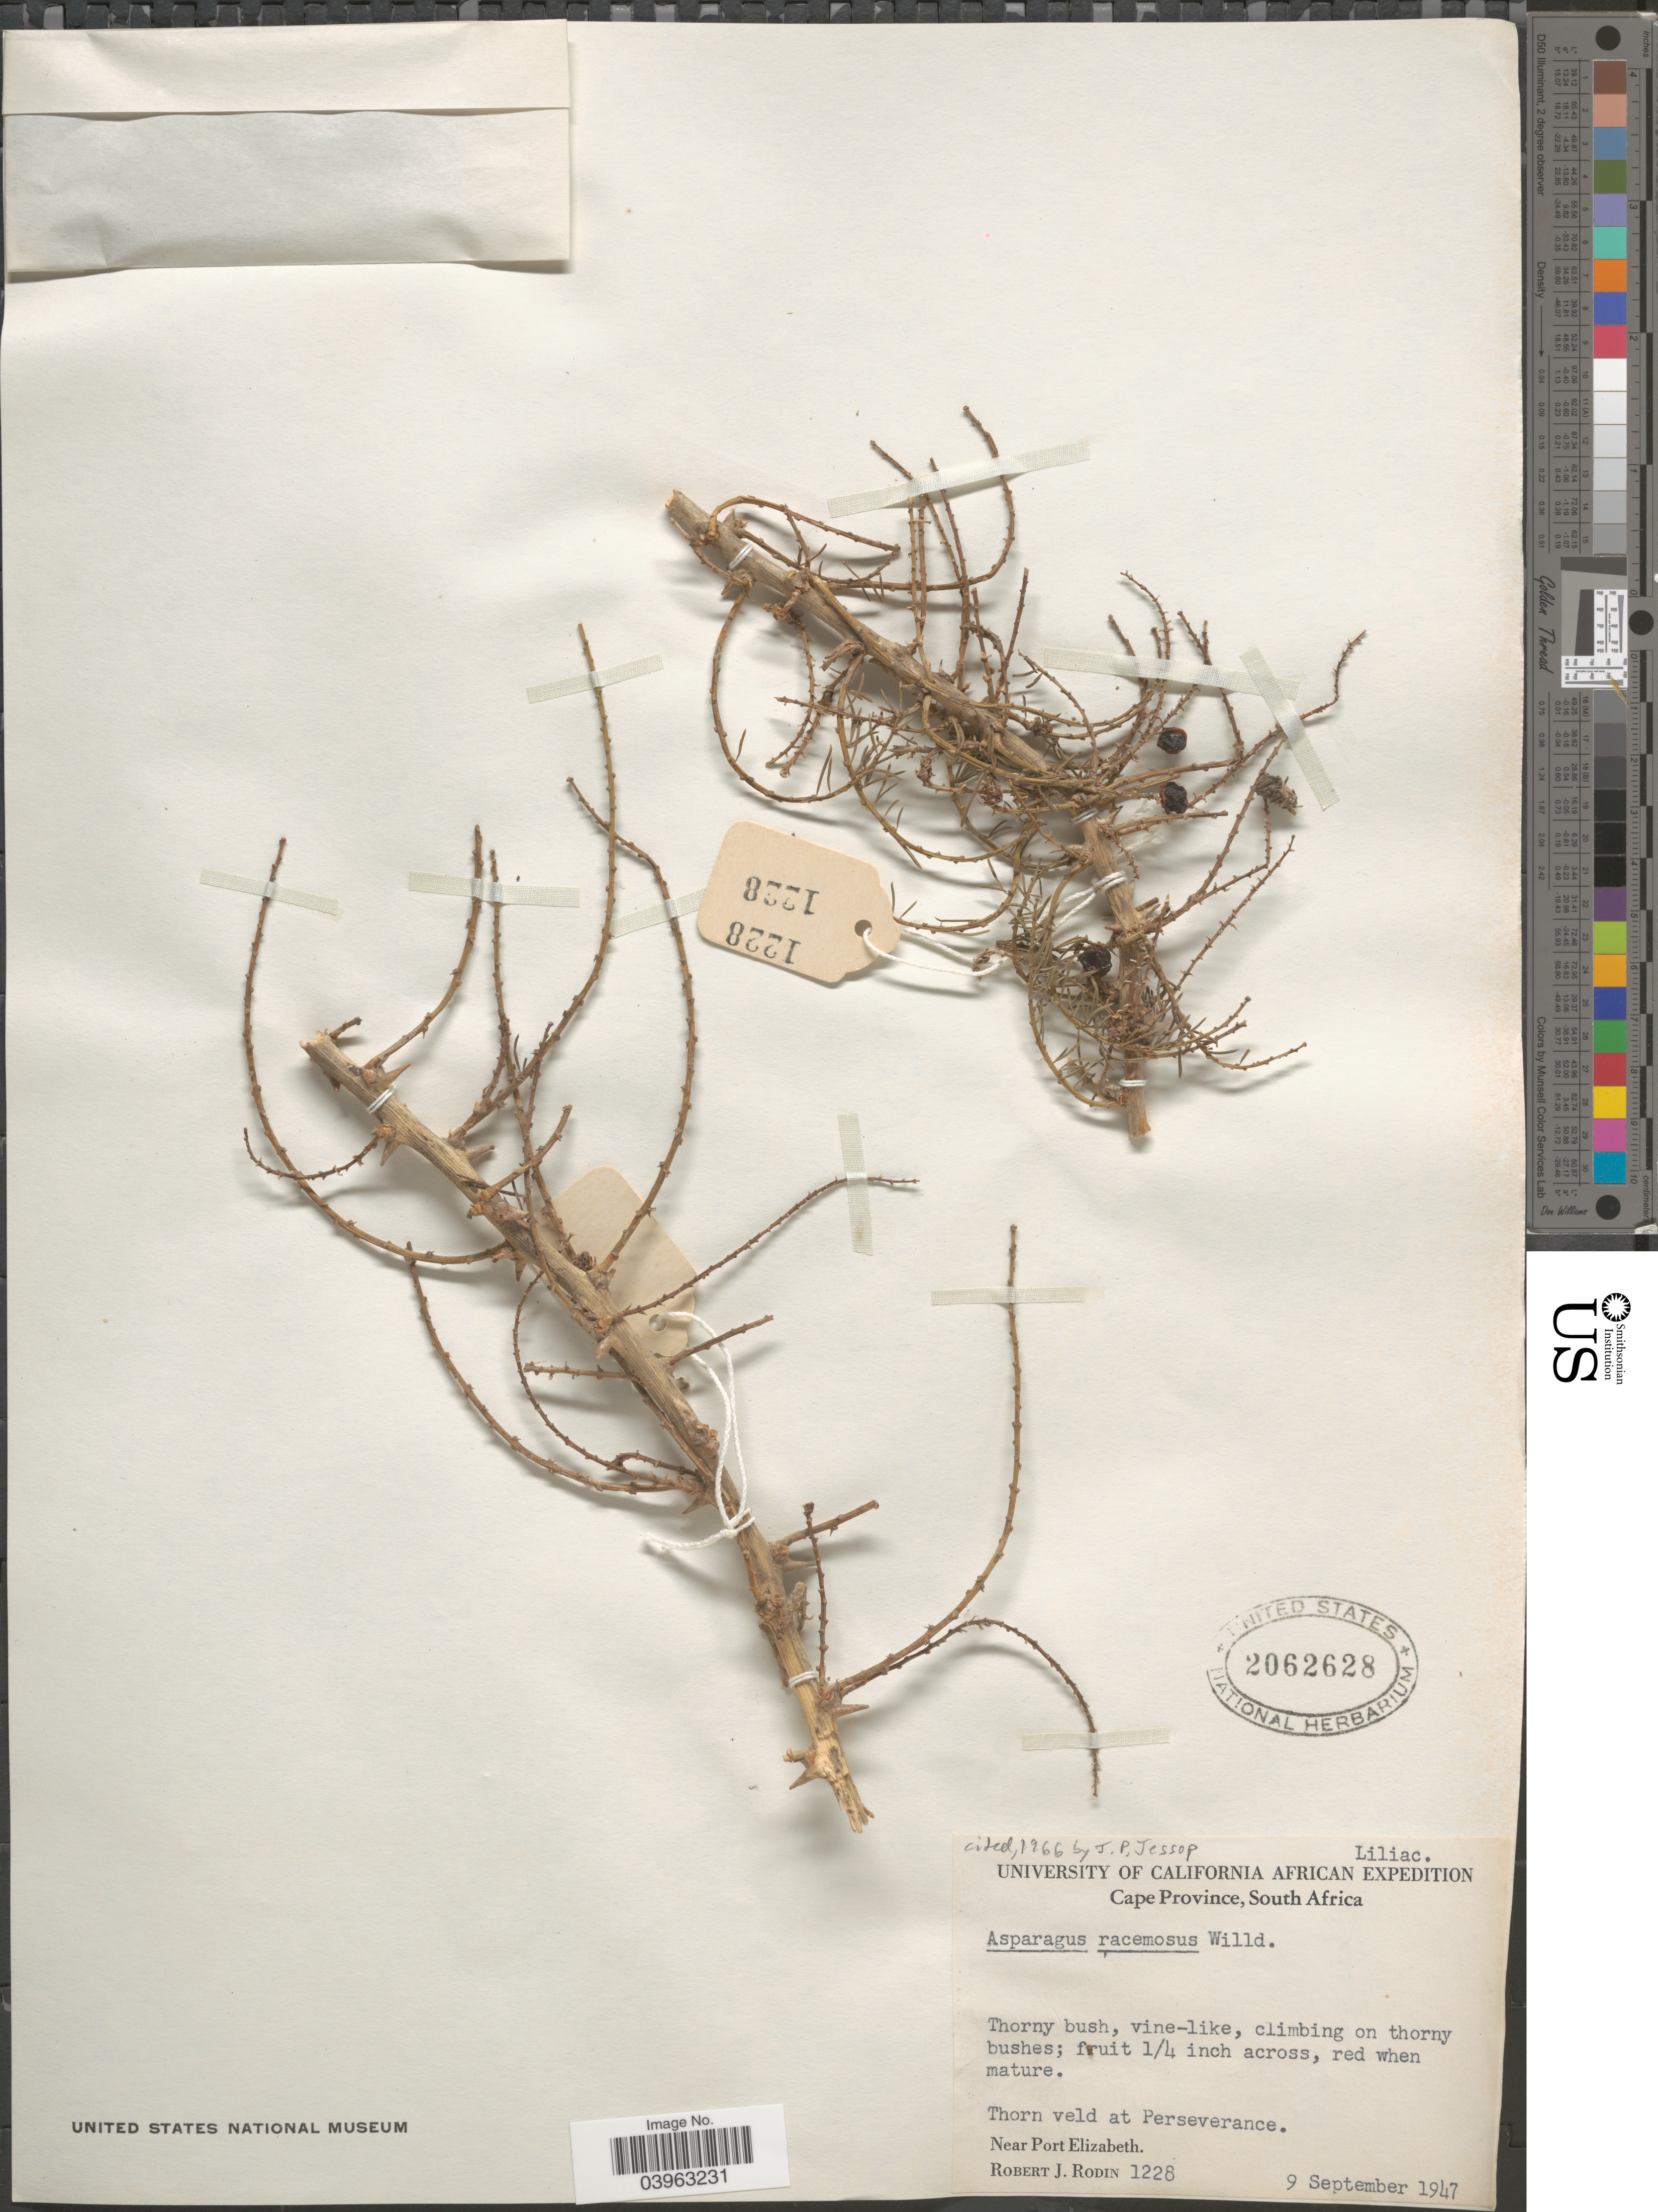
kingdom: Plantae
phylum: Tracheophyta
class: Liliopsida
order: Asparagales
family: Asparagaceae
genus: Asparagus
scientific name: Asparagus racemosus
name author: Willd.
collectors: R. J. Rodin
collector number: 1228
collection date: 1947-09-09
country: South Africa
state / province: Eastern Cape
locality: Thorn veld at Perseverance. Near Port Elizabeth.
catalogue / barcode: US 2062628